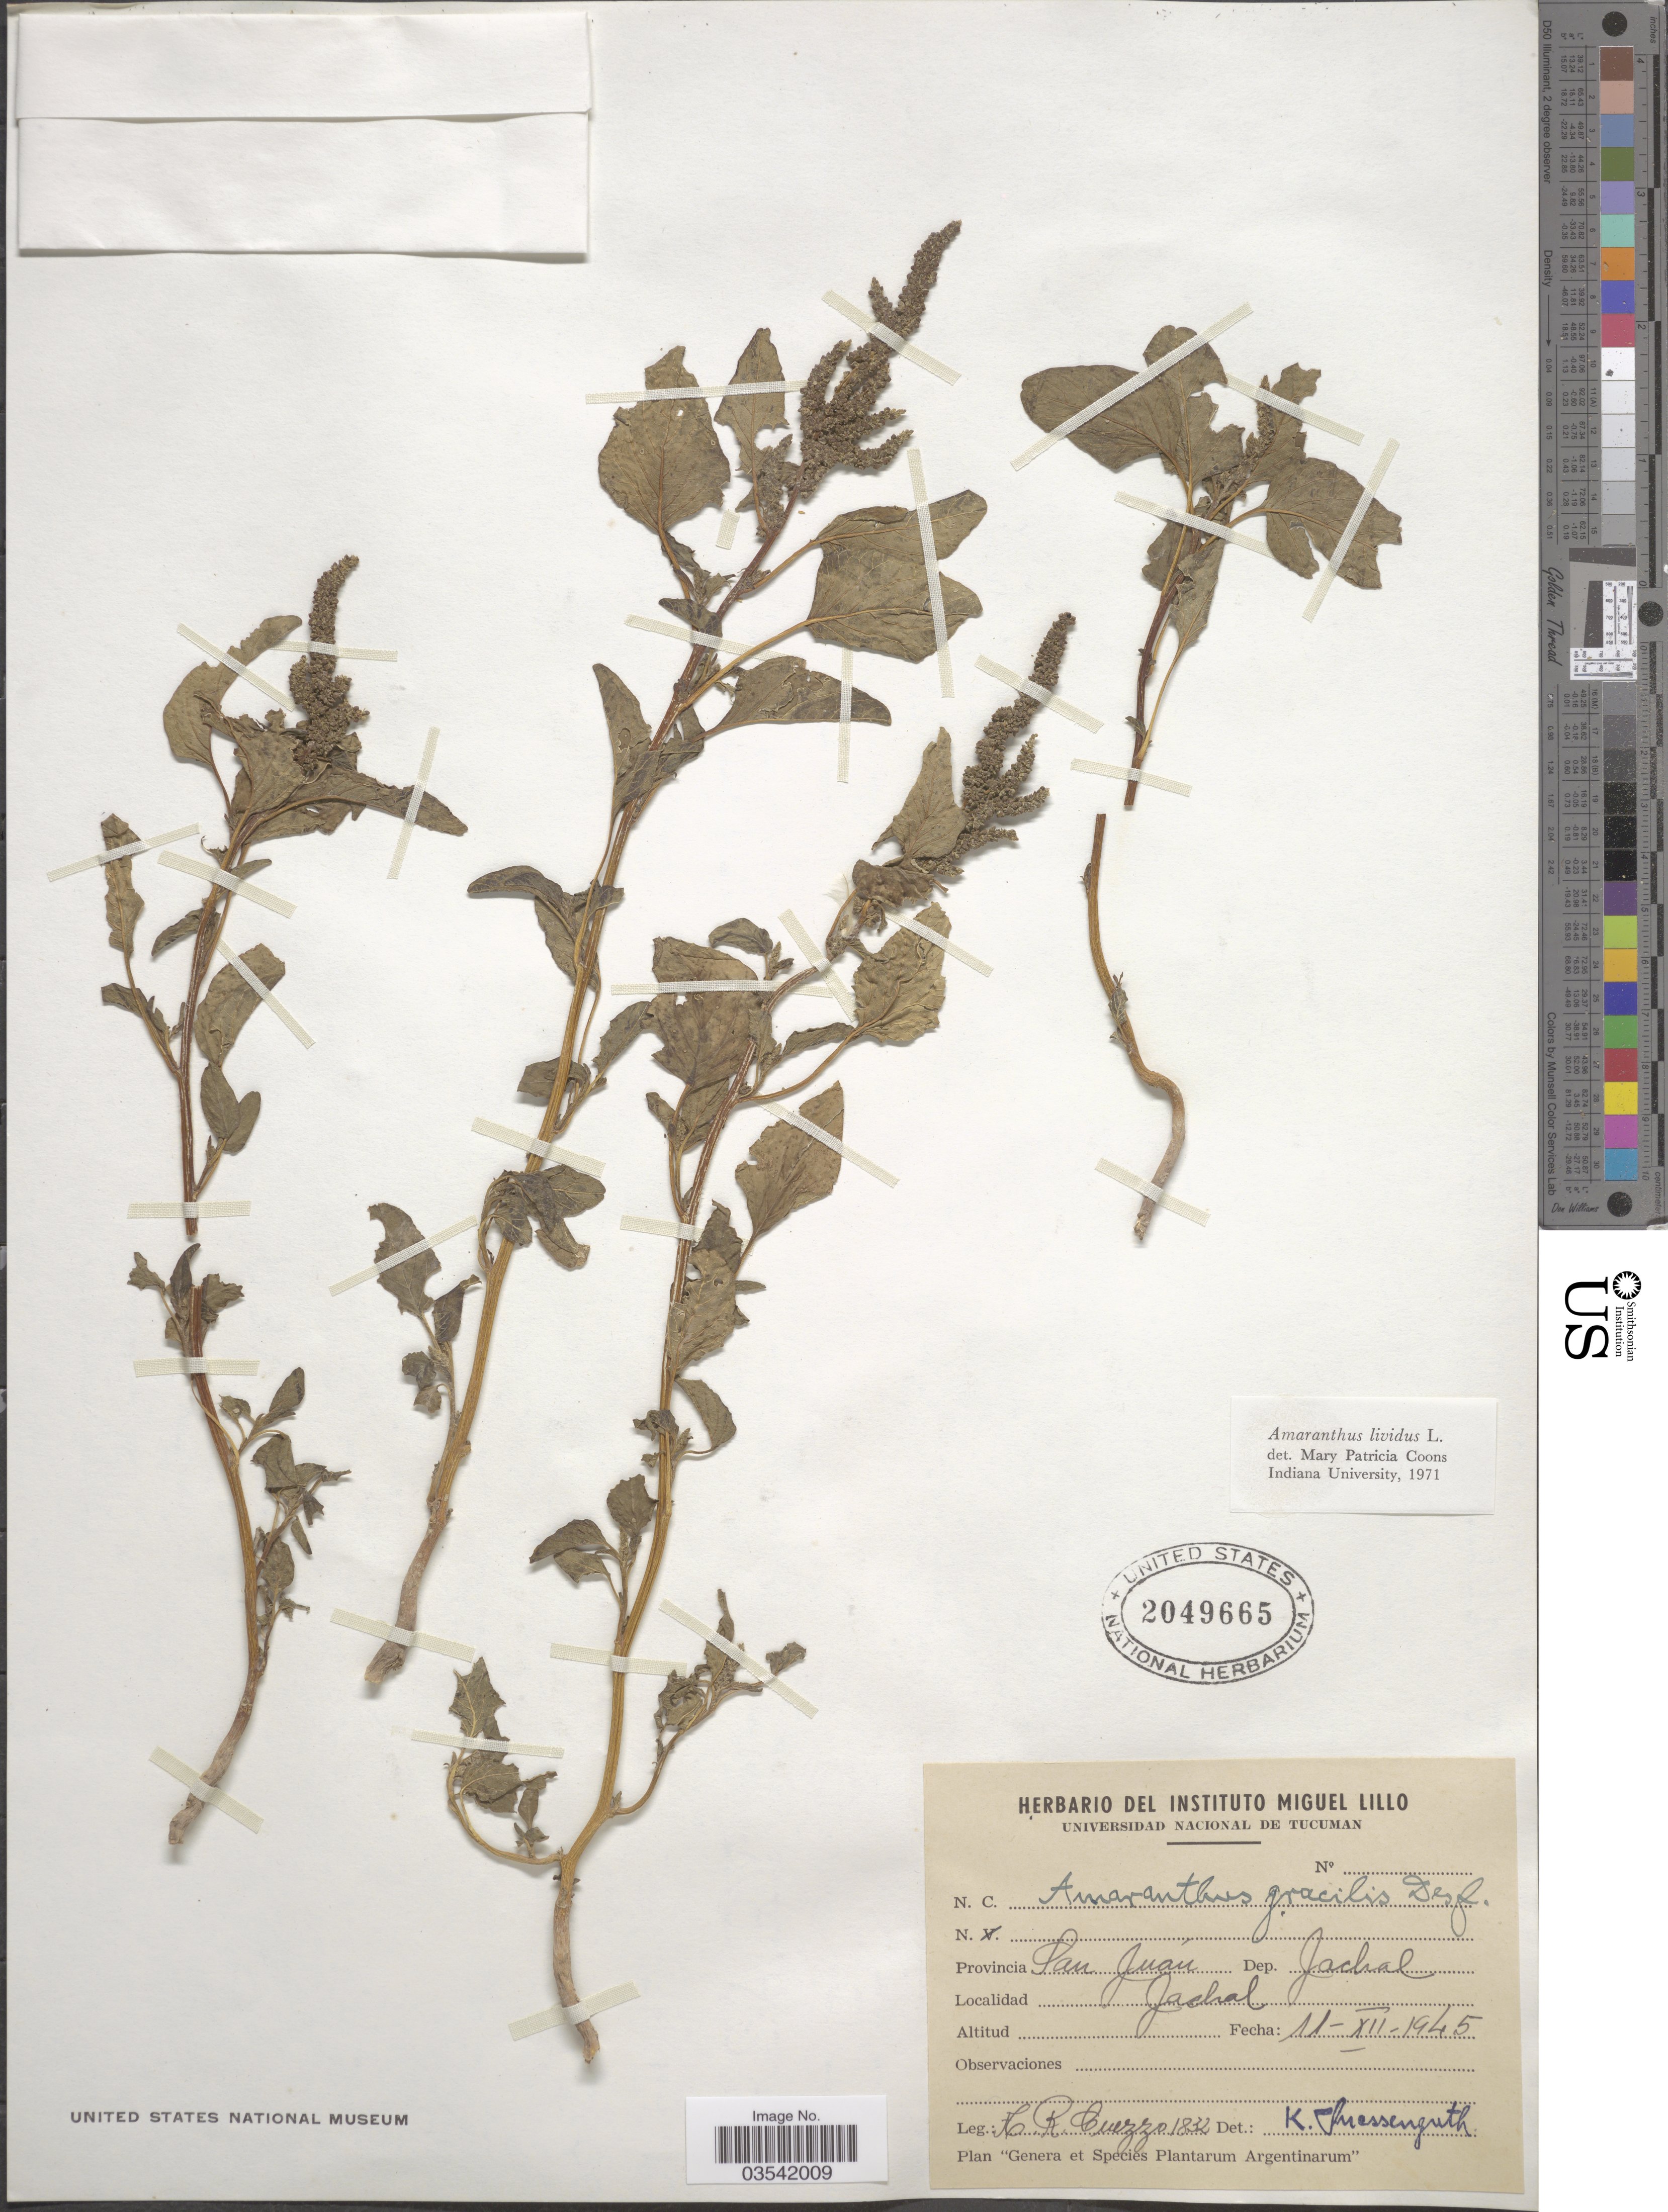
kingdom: Plantae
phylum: Tracheophyta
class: Magnoliopsida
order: Caryophyllales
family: Amaranthaceae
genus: Amaranthus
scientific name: Amaranthus lividus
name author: L.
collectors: A. Cuezzo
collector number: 1832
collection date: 1945-12-11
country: Argentina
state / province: San Juan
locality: Dep. Jachal. Jachal.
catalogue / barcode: US 2049665